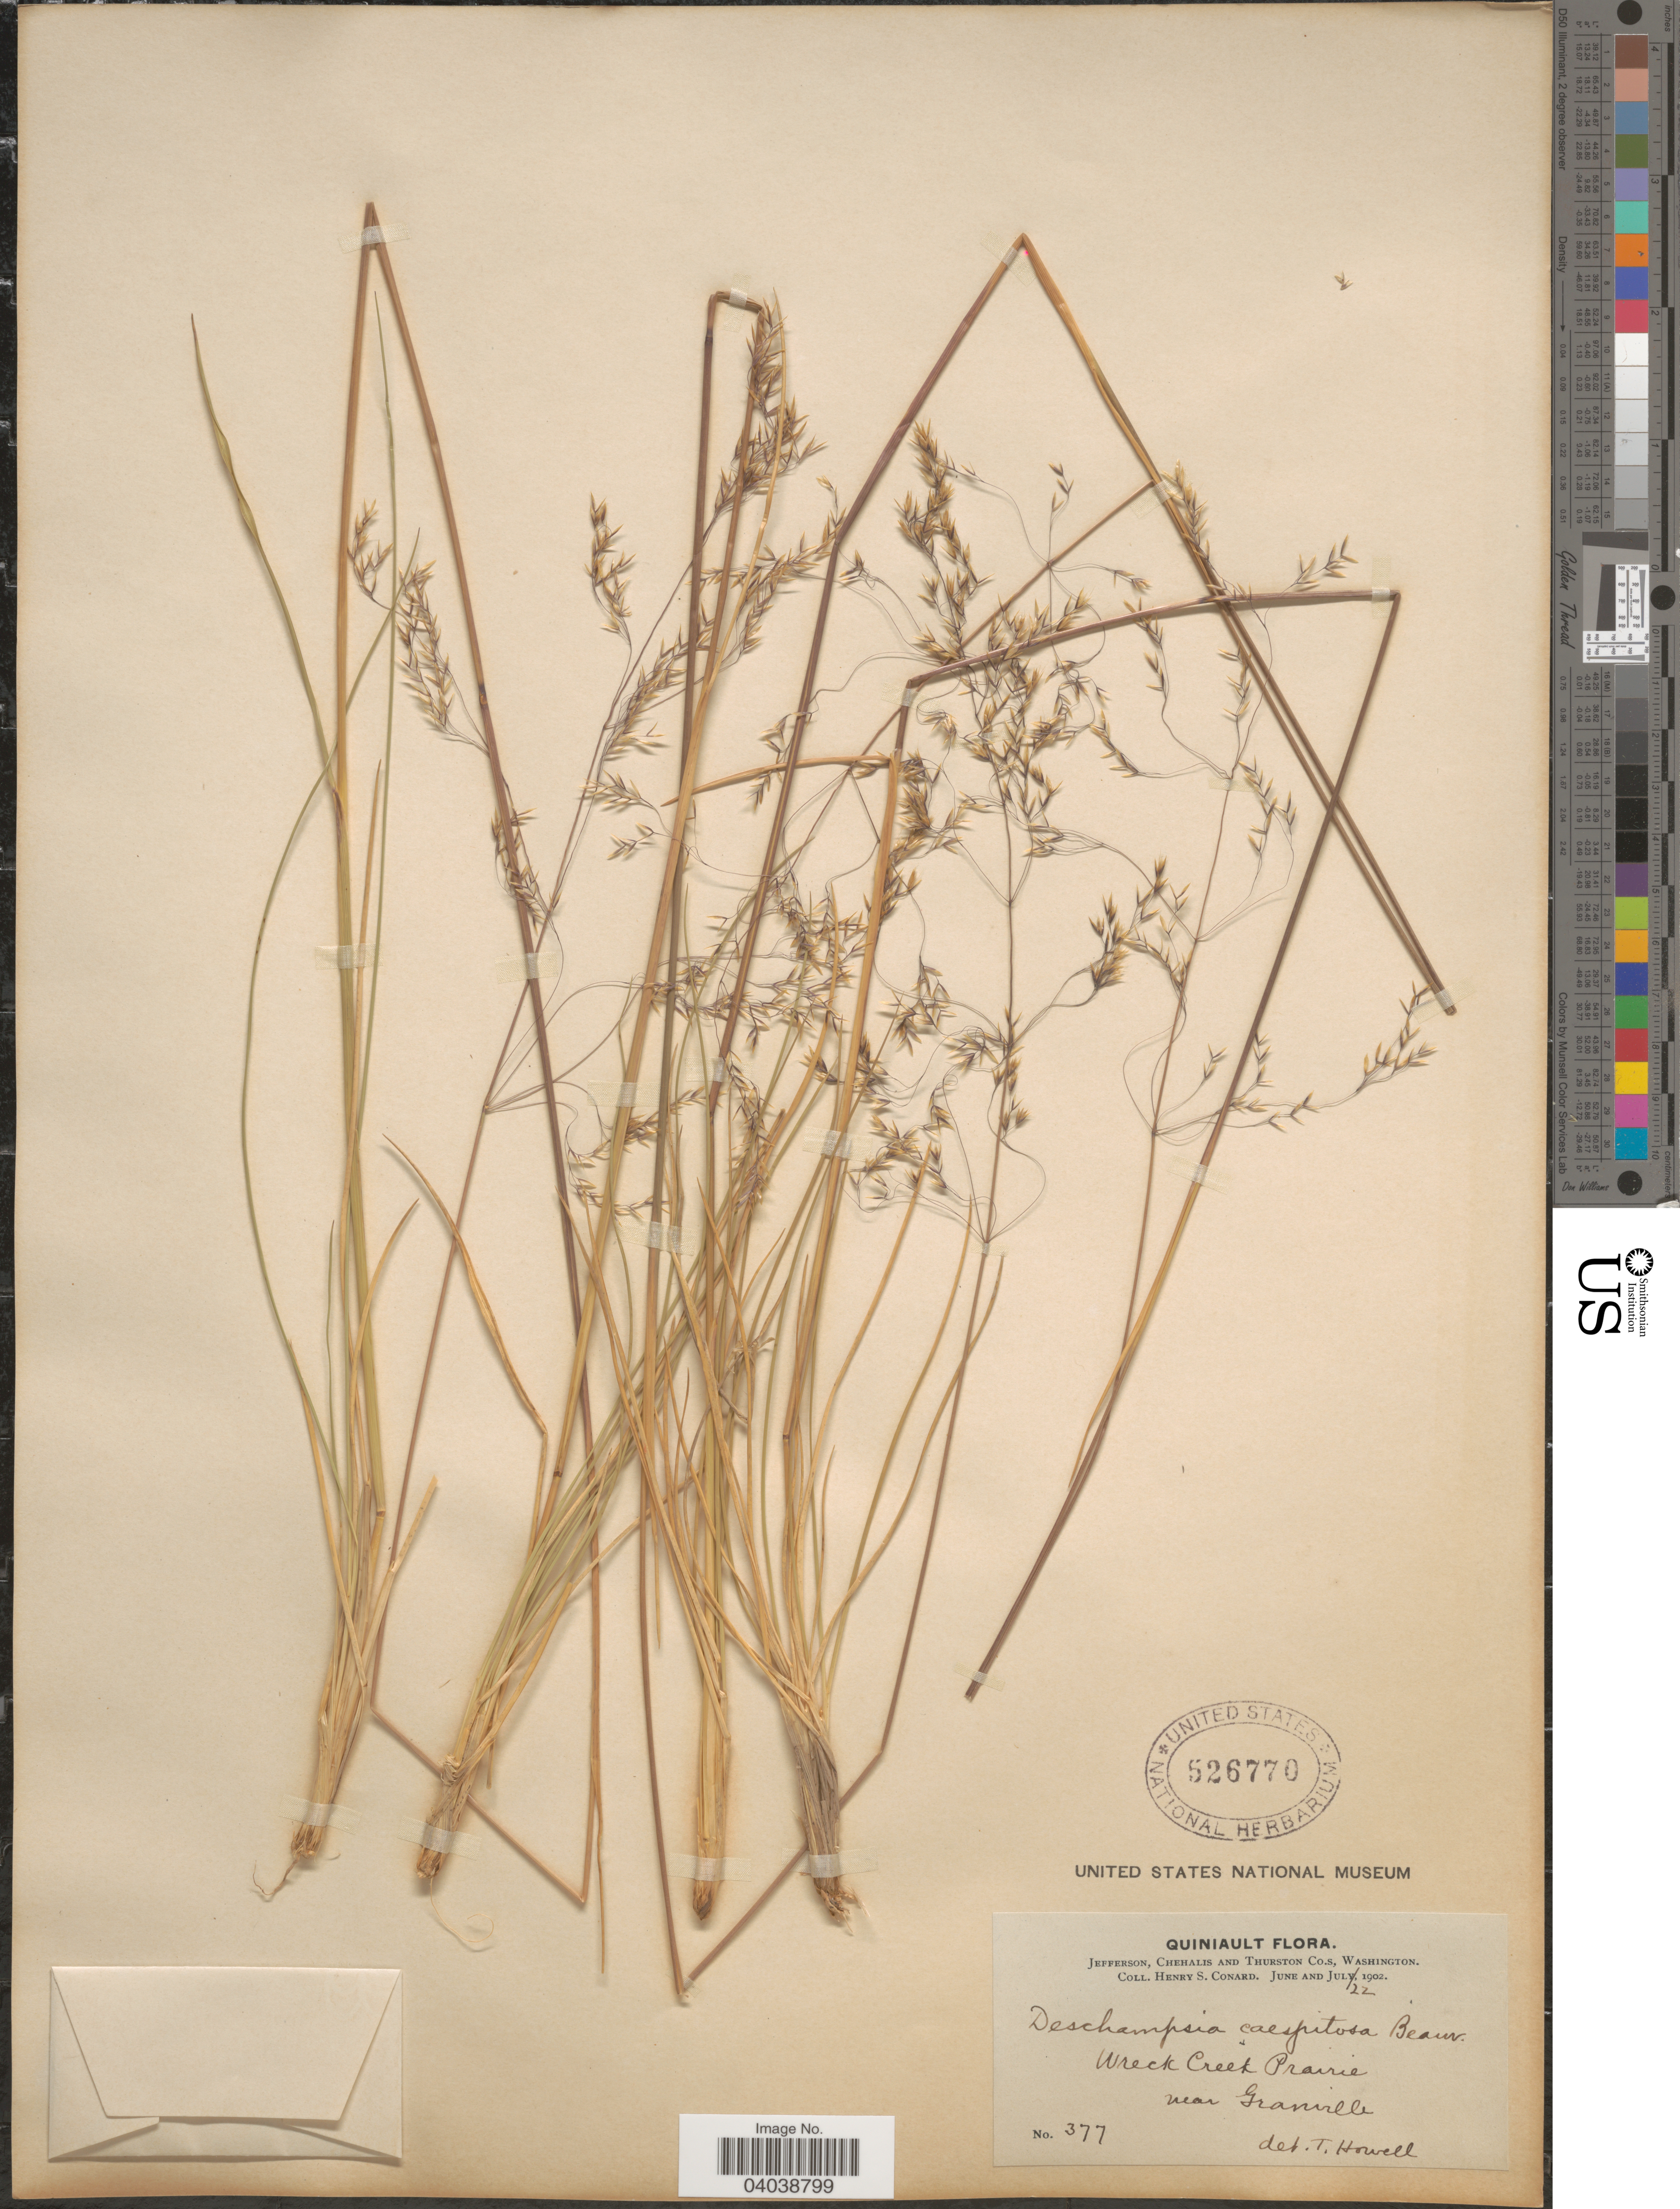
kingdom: Plantae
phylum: Tracheophyta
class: Liliopsida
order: Poales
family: Poaceae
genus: Deschampsia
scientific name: Deschampsia cespitosa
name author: (L.) P. Beauv.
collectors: H. S. Conard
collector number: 377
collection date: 1902-07-22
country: United States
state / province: Washington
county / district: Thurston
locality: Quiniault. Jefferson, Chehalis and Thurston Co.s. Wreck Creek Prairie near Granville.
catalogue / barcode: US 526770